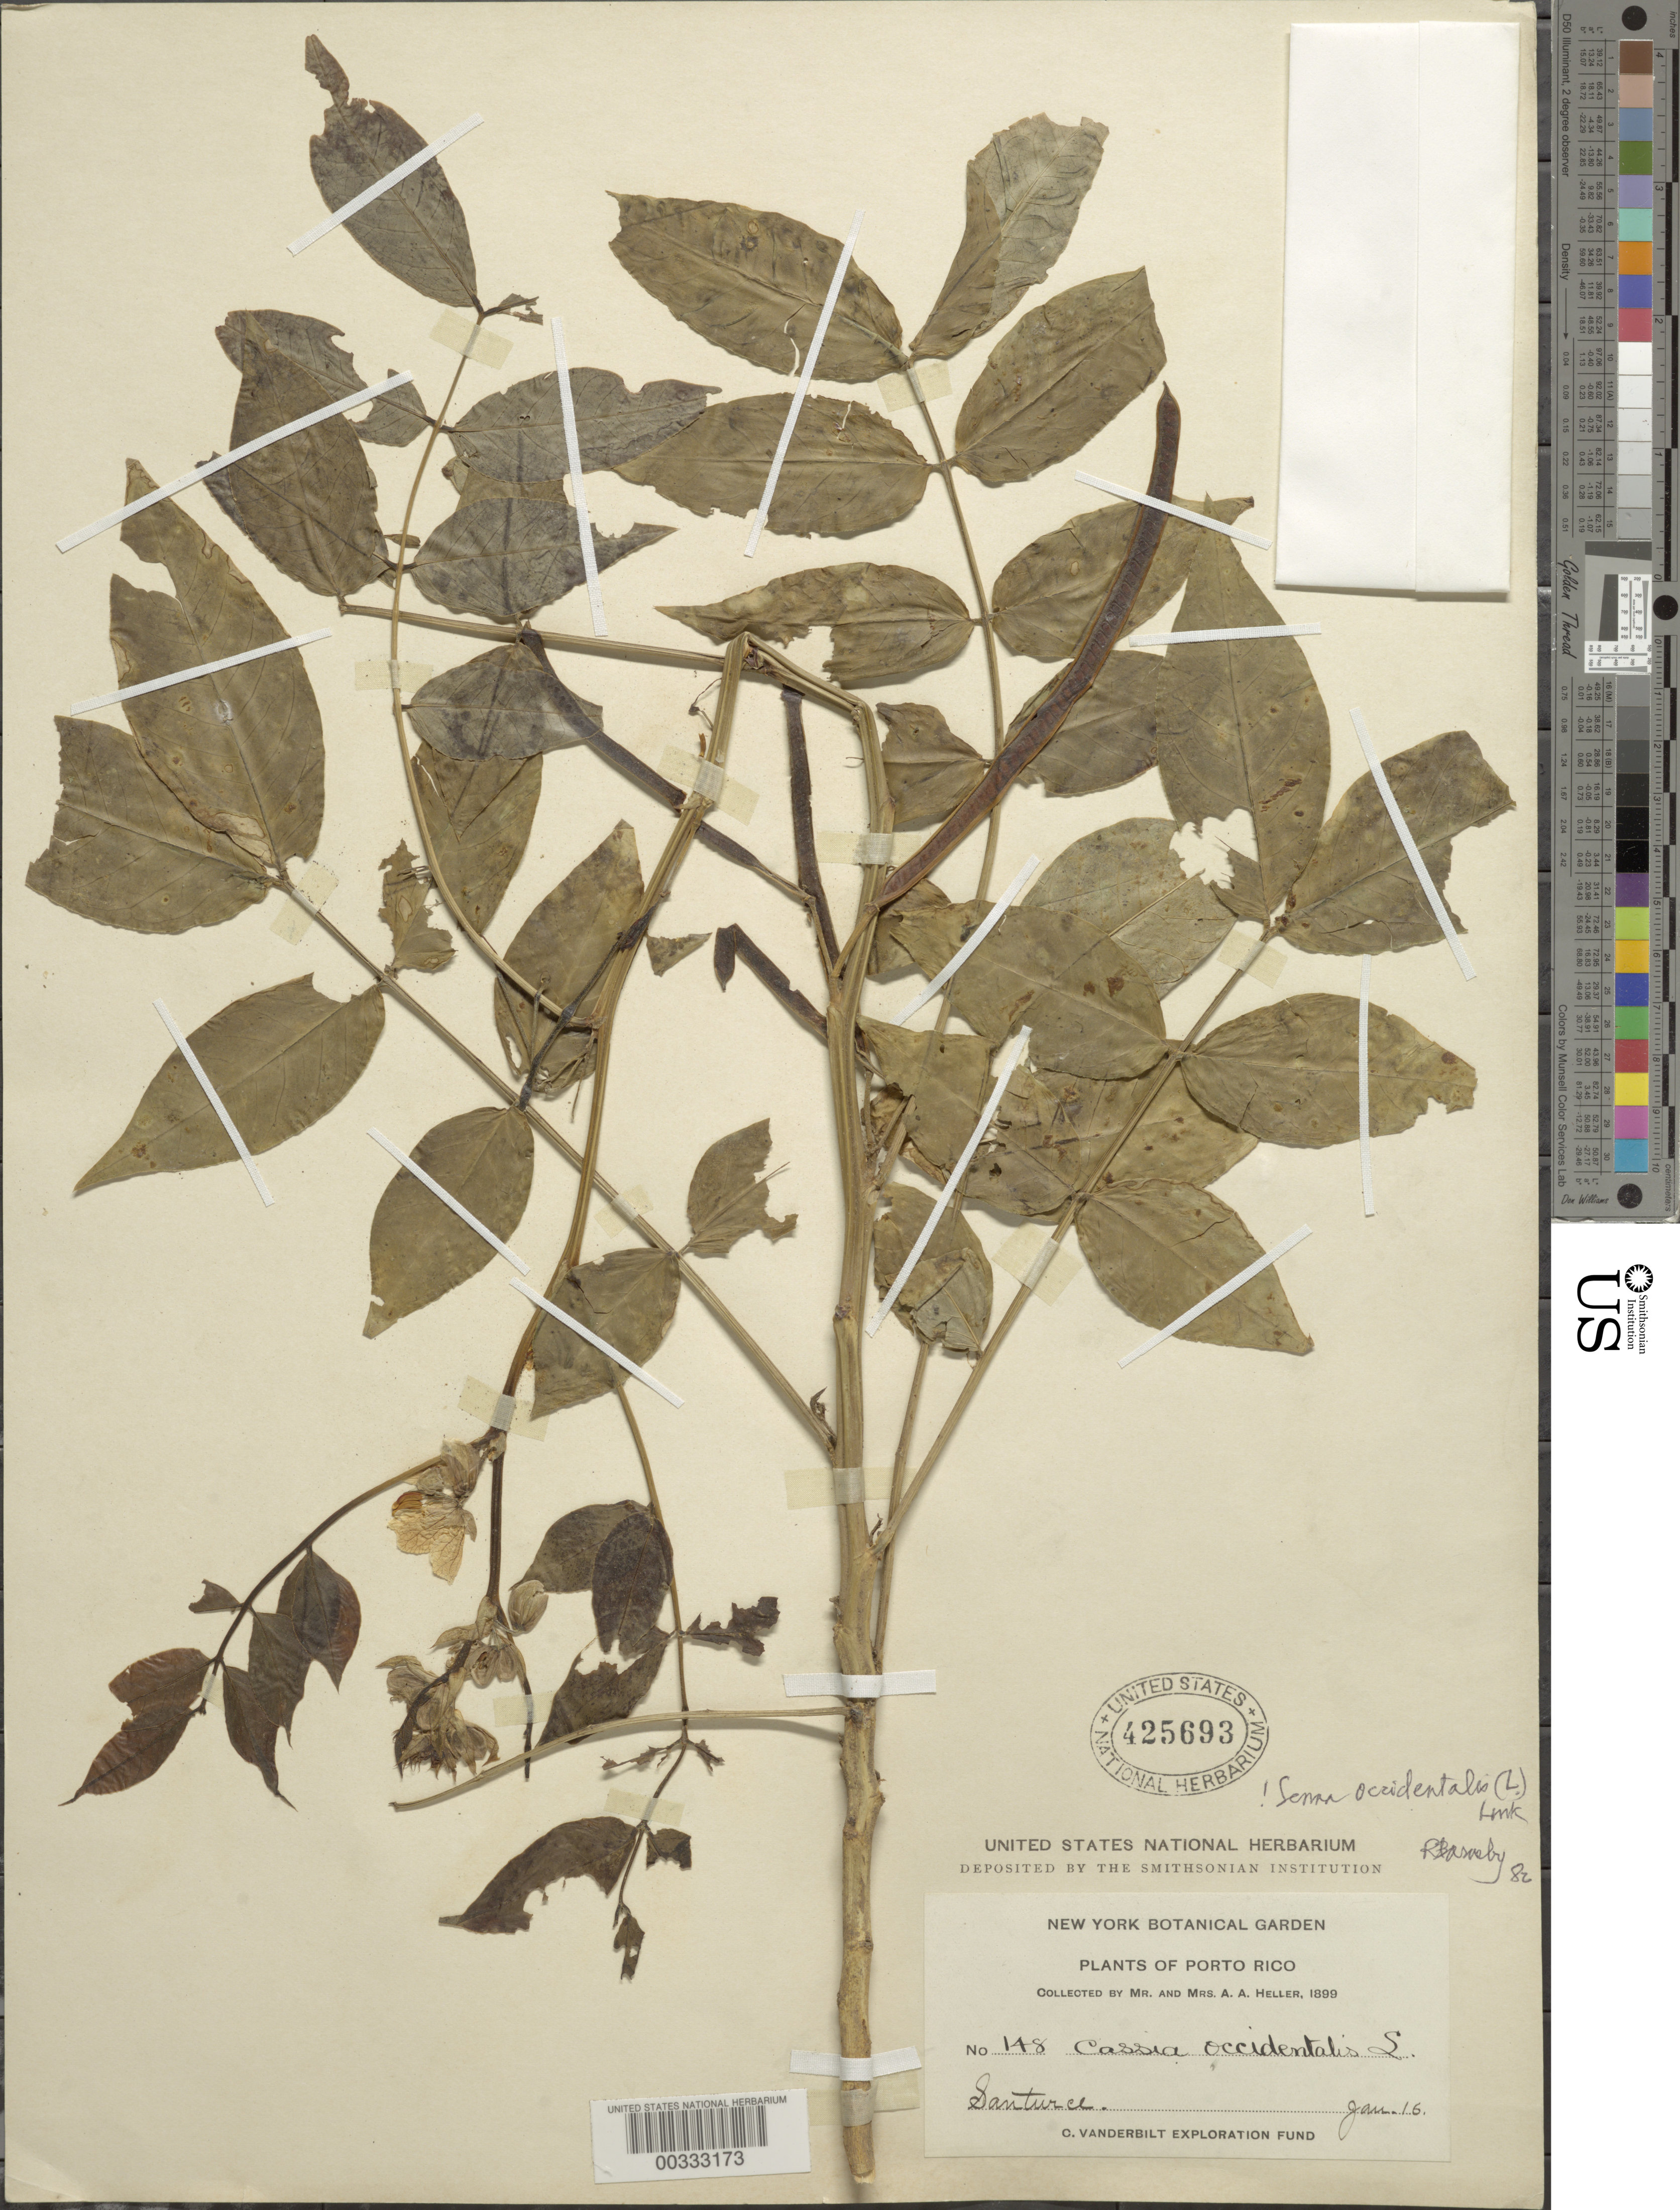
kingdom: Plantae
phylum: Tracheophyta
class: Magnoliopsida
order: Fabales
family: Fabaceae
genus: Senna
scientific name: Senna occidentalis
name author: (L.) Link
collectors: A. A. Heller & E. G. Heller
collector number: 148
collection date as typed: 15 Jan 1899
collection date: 1899-01-15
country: Puerto Rico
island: Greater Antilles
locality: Santurce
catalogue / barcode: US 425693